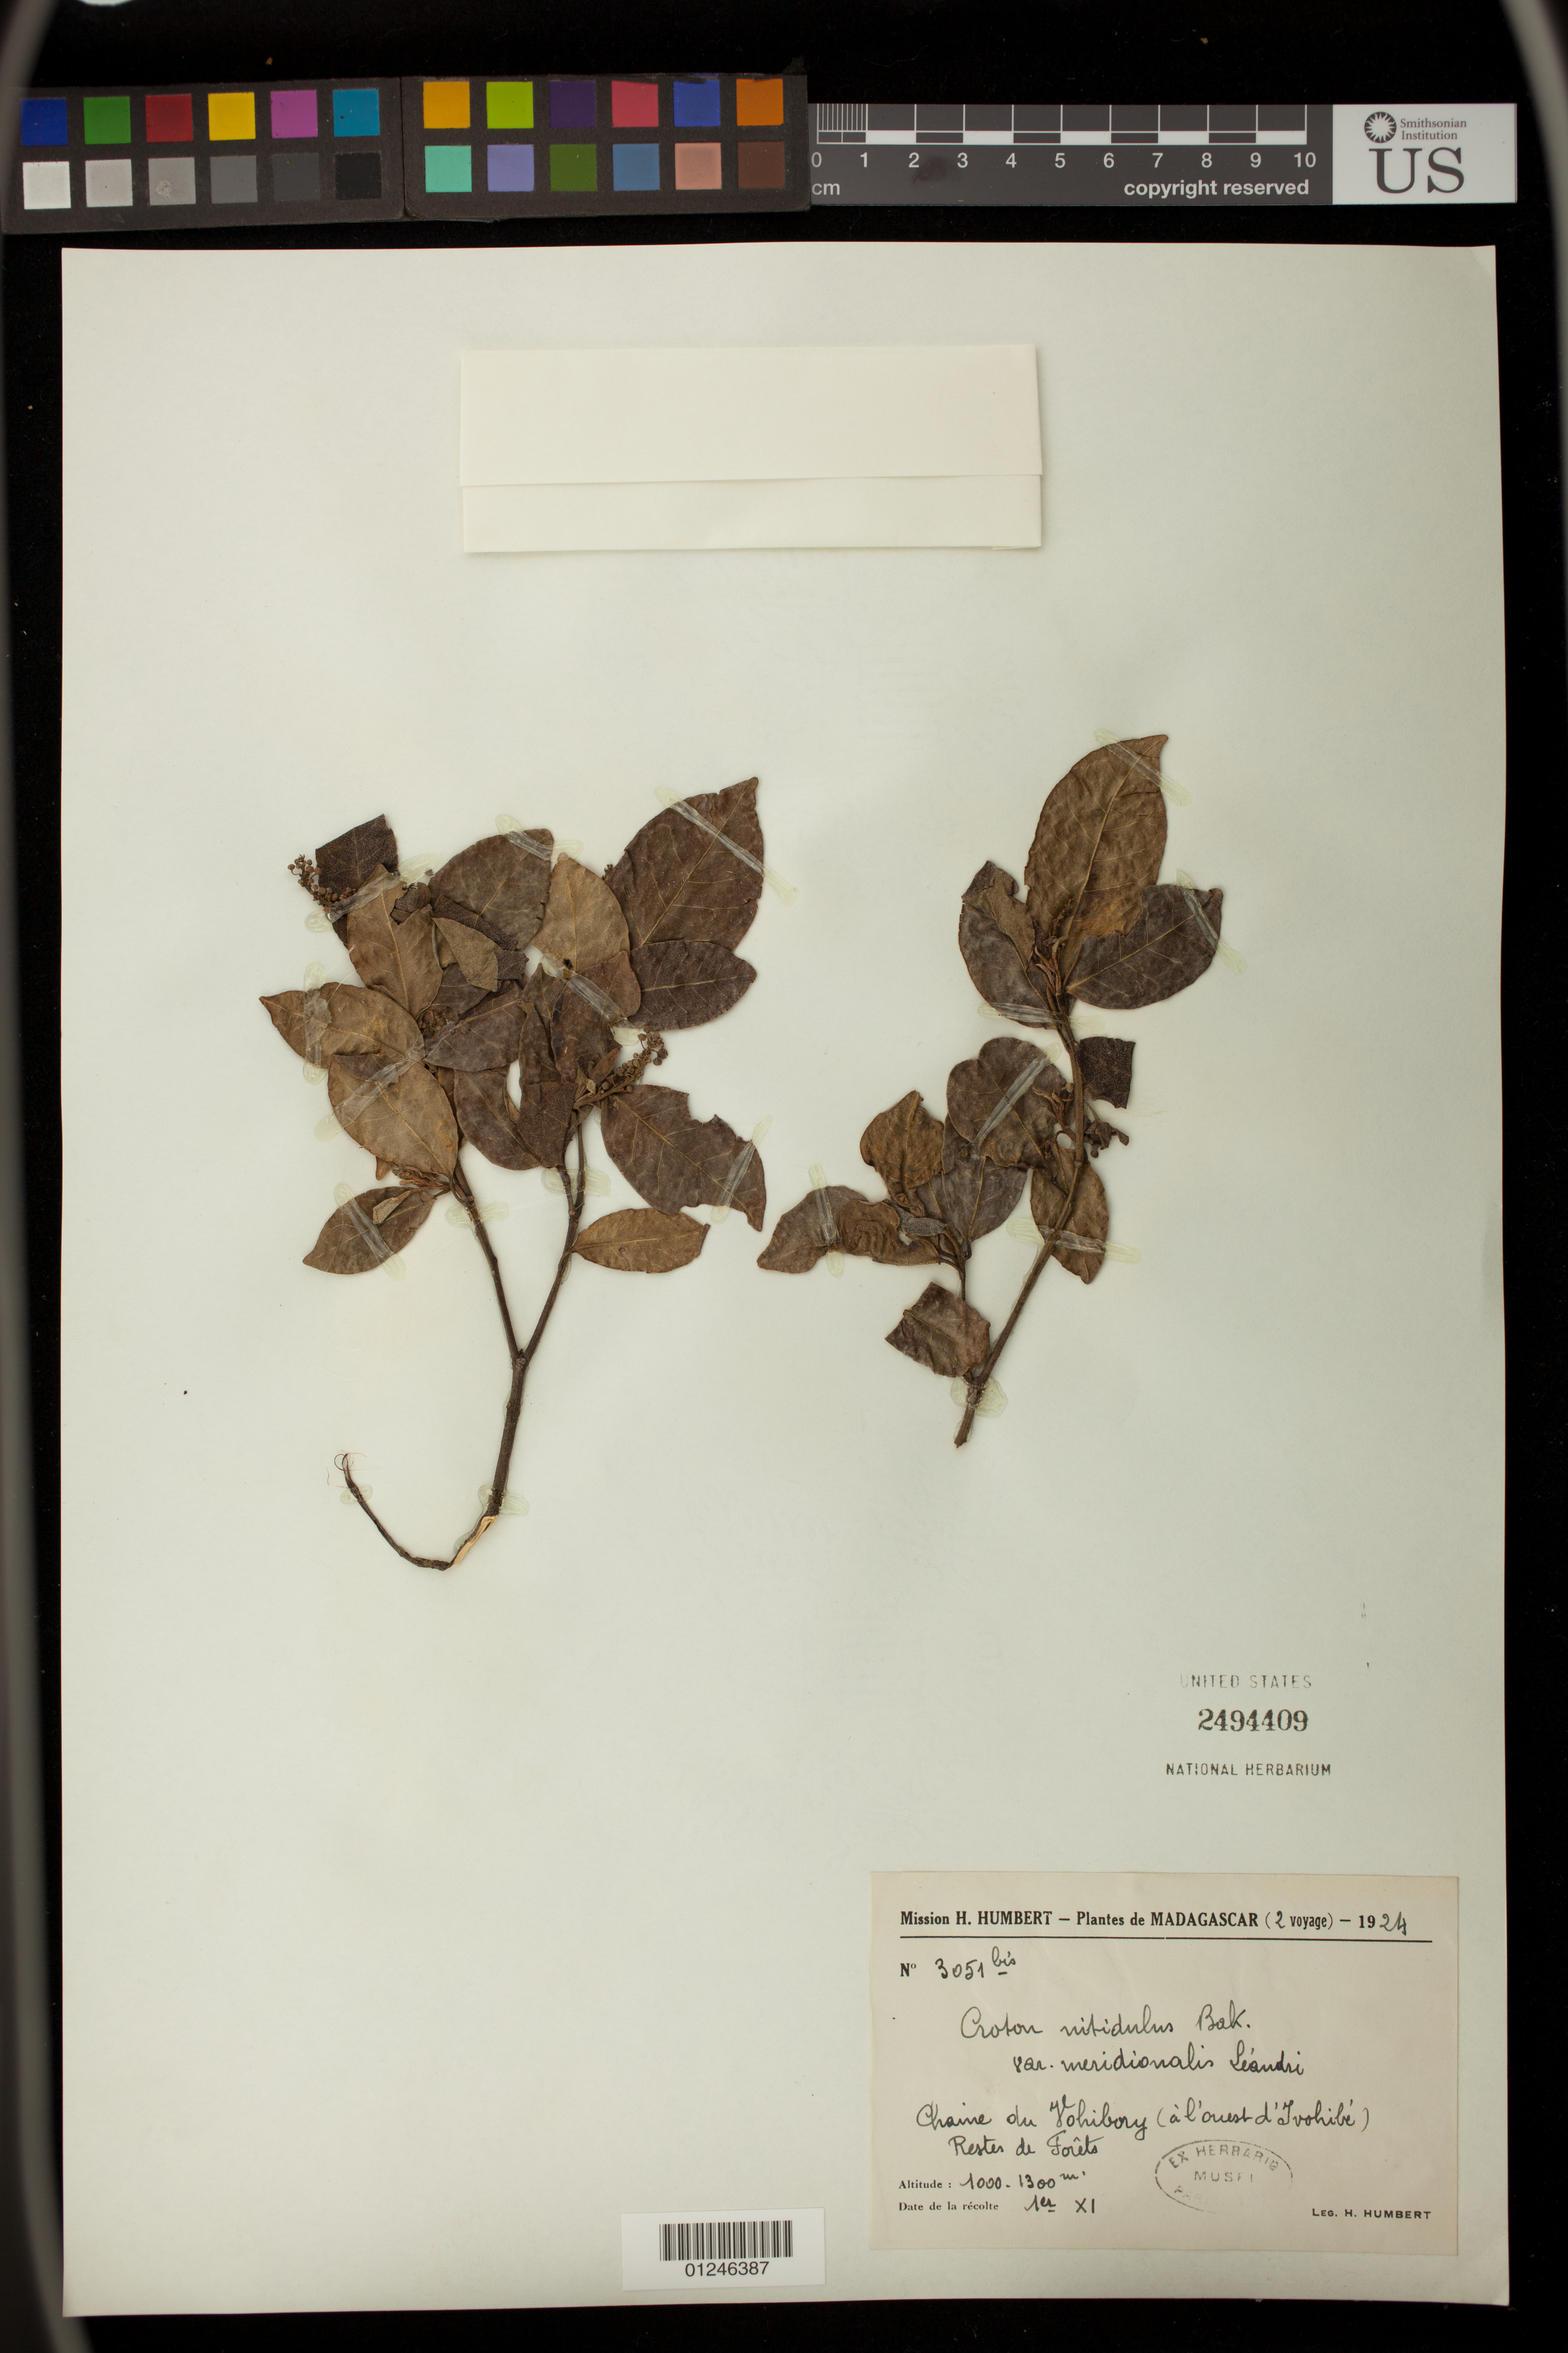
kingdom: Plantae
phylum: Tracheophyta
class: Magnoliopsida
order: Malpighiales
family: Euphorbiaceae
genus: Croton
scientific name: Croton nitidulus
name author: Baker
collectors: H. Humbert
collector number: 3051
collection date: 1924-08-11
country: Madagascar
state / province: Atsimo-Andrefana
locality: To the west of Toshiba; Vohibory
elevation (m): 1000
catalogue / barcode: US 2494409